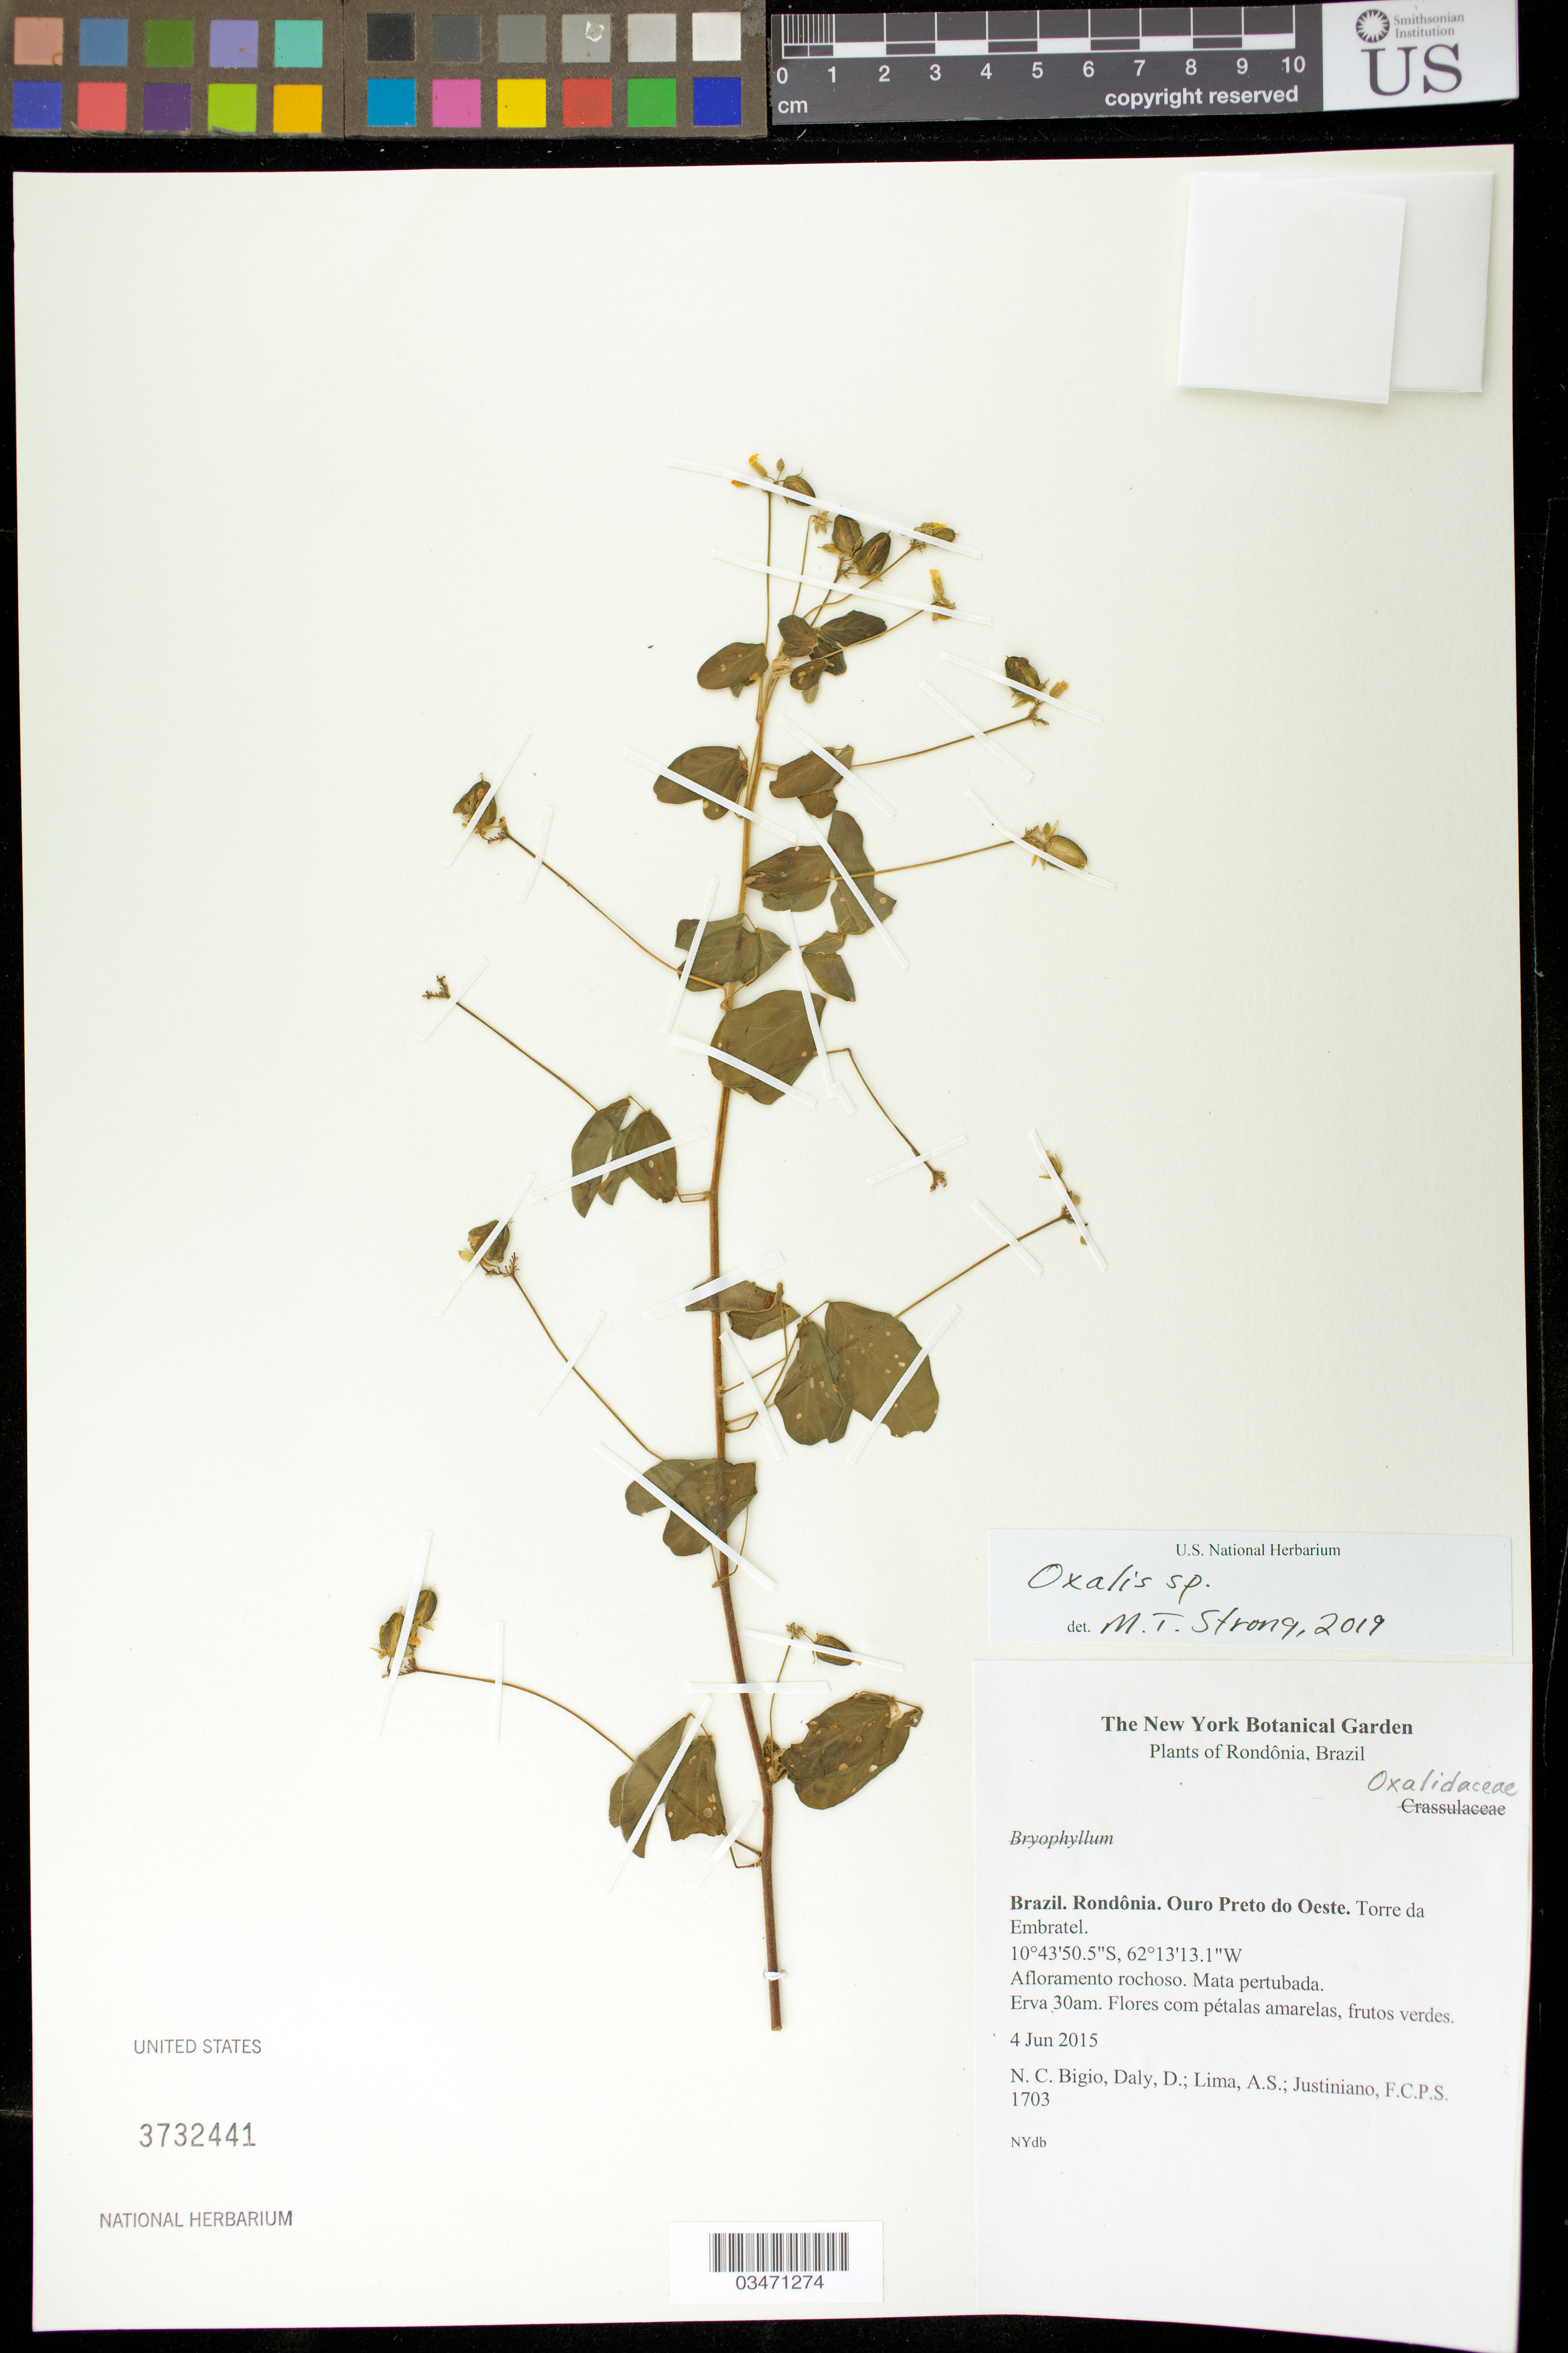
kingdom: Plantae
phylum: Tracheophyta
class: Magnoliopsida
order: Oxalidales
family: Oxalidaceae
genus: Oxalis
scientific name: Oxalis sp.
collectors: N. C. Bigio, D. Daly, A. Lima & F. Justiniano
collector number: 1703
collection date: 2015-06-04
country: Brazil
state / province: Rondônia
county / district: Ouro Preto do Oeste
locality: Torre da Embratel.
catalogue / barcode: US 3732441